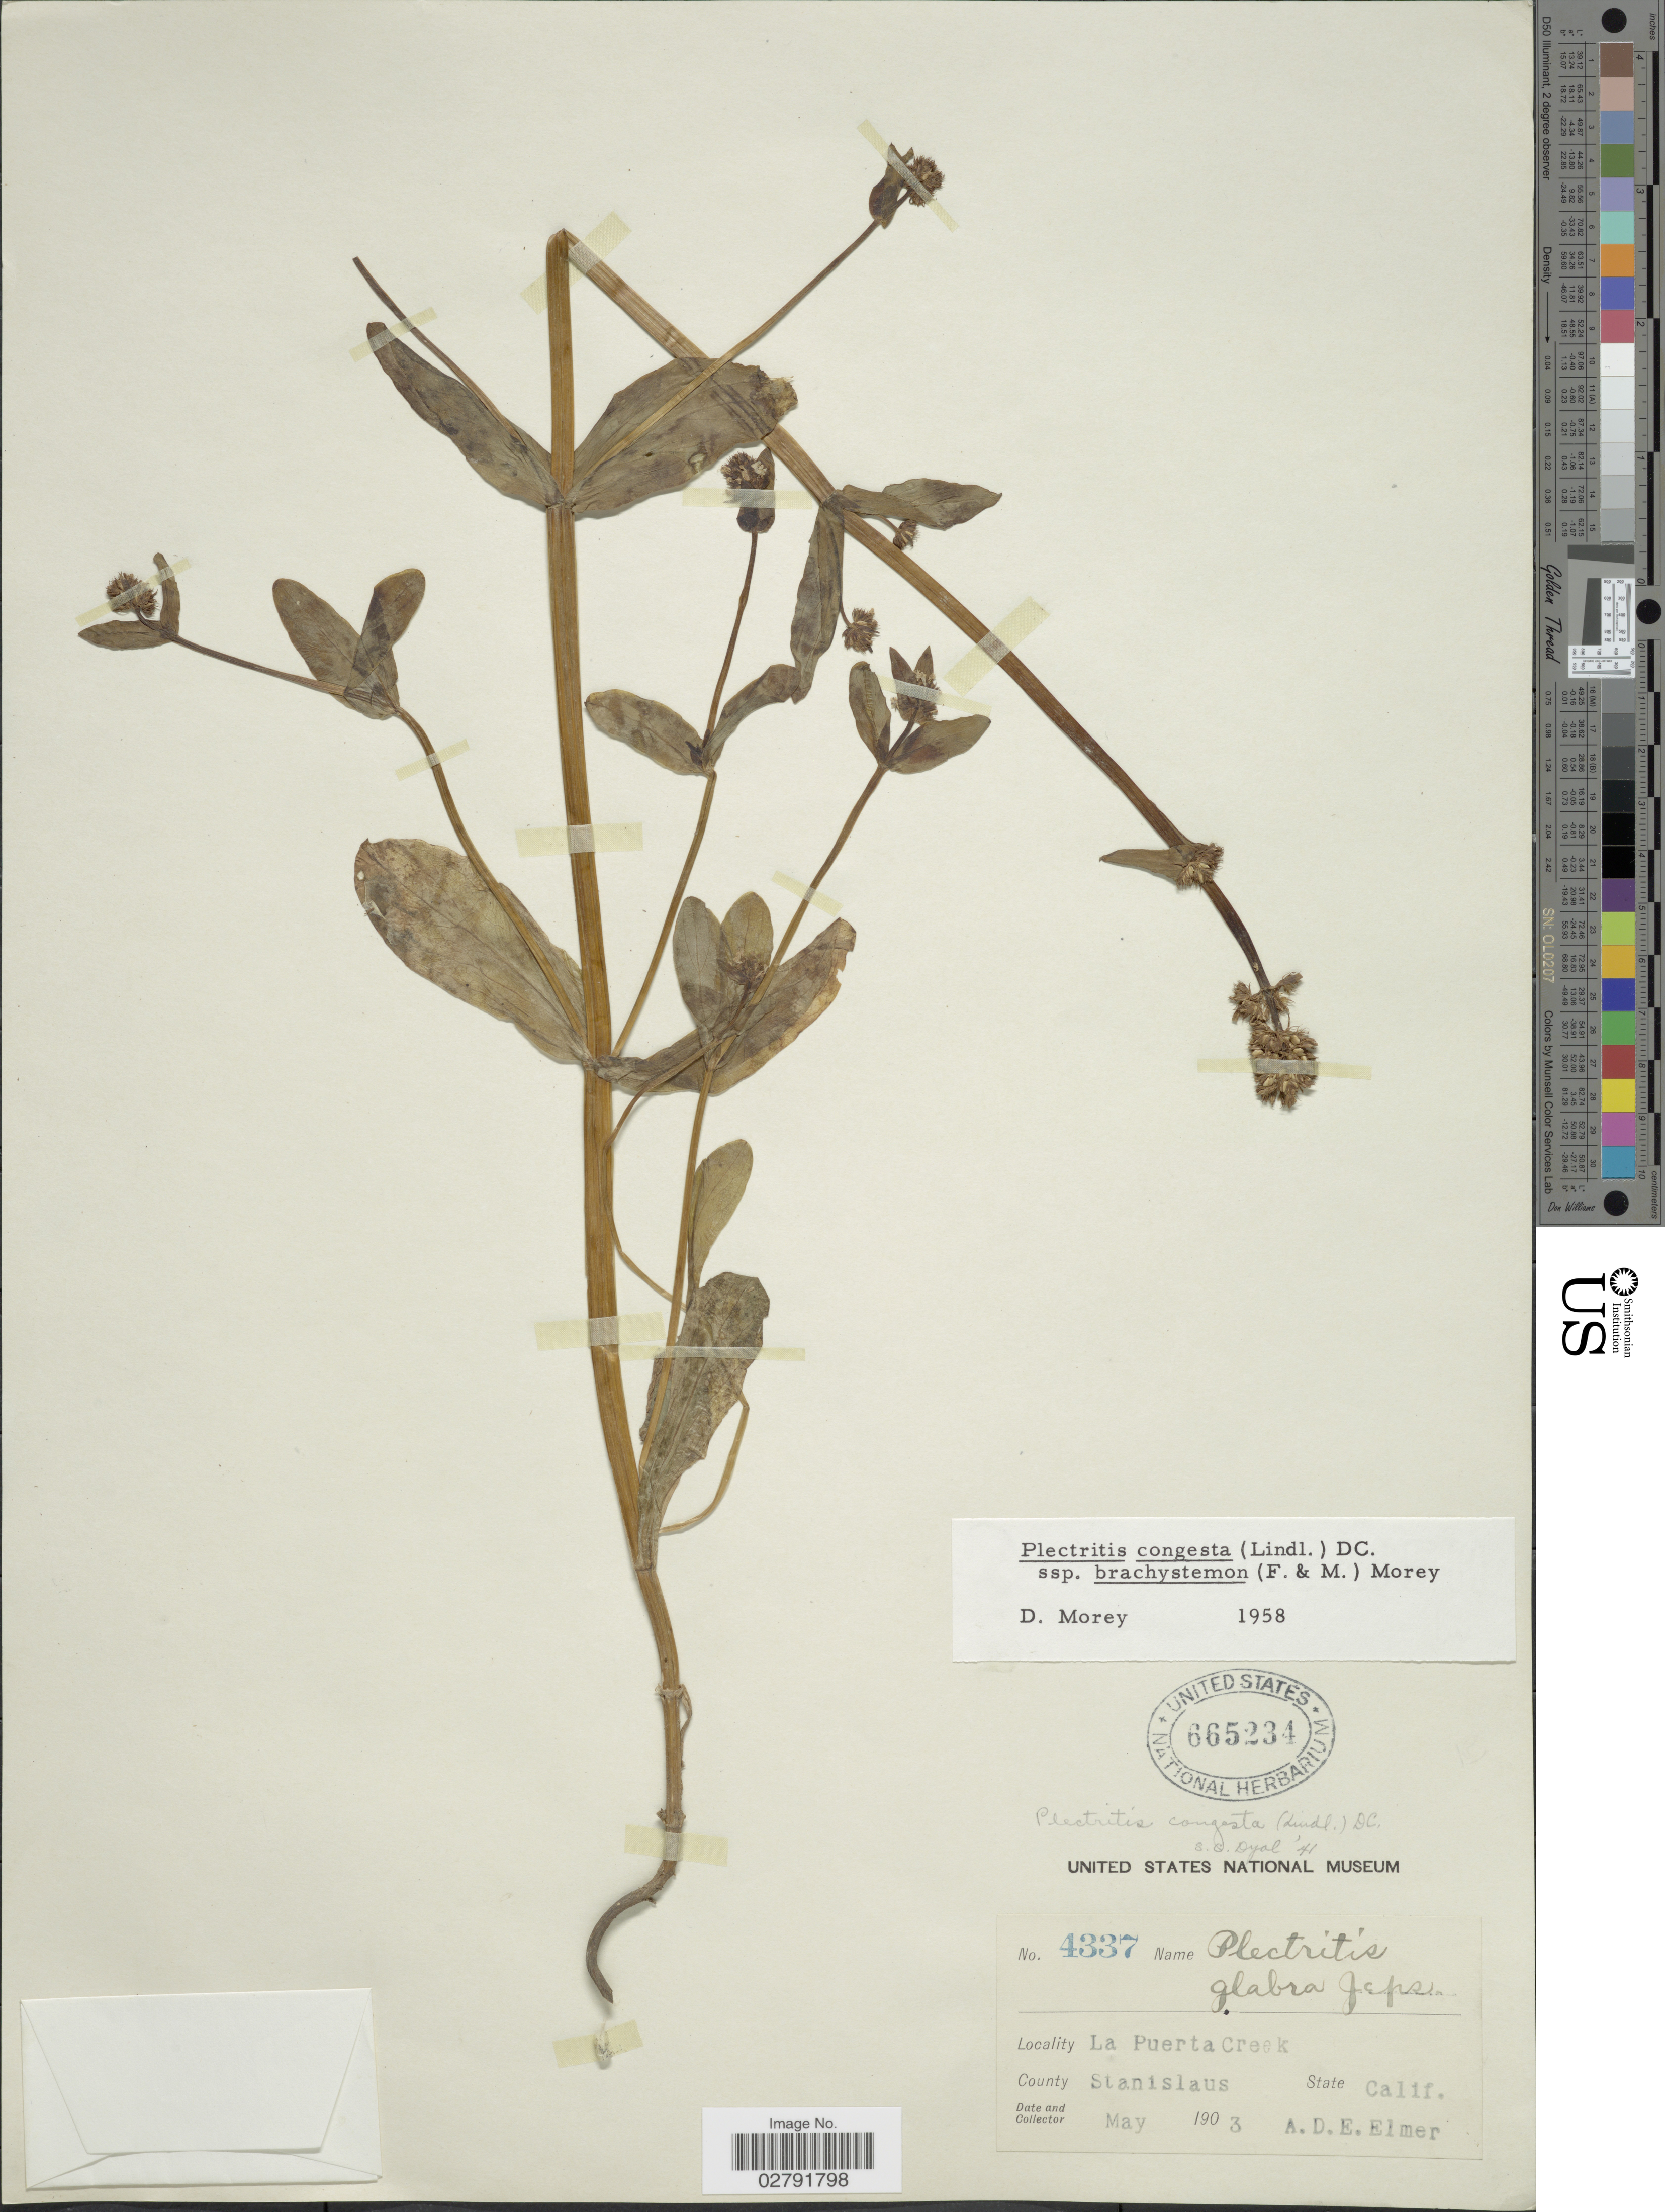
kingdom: Plantae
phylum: Tracheophyta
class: Magnoliopsida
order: Dipsacales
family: Caprifoliaceae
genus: Plectritis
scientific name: Plectritis congesta subsp. brachystemon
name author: (Fisch. & C.A. Mey.) Morey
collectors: A. D. E. Elmer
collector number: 4337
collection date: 1903-05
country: United States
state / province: California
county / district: Stanislaus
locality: La Puerta Creek. County Stanislaus.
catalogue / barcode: US 665234